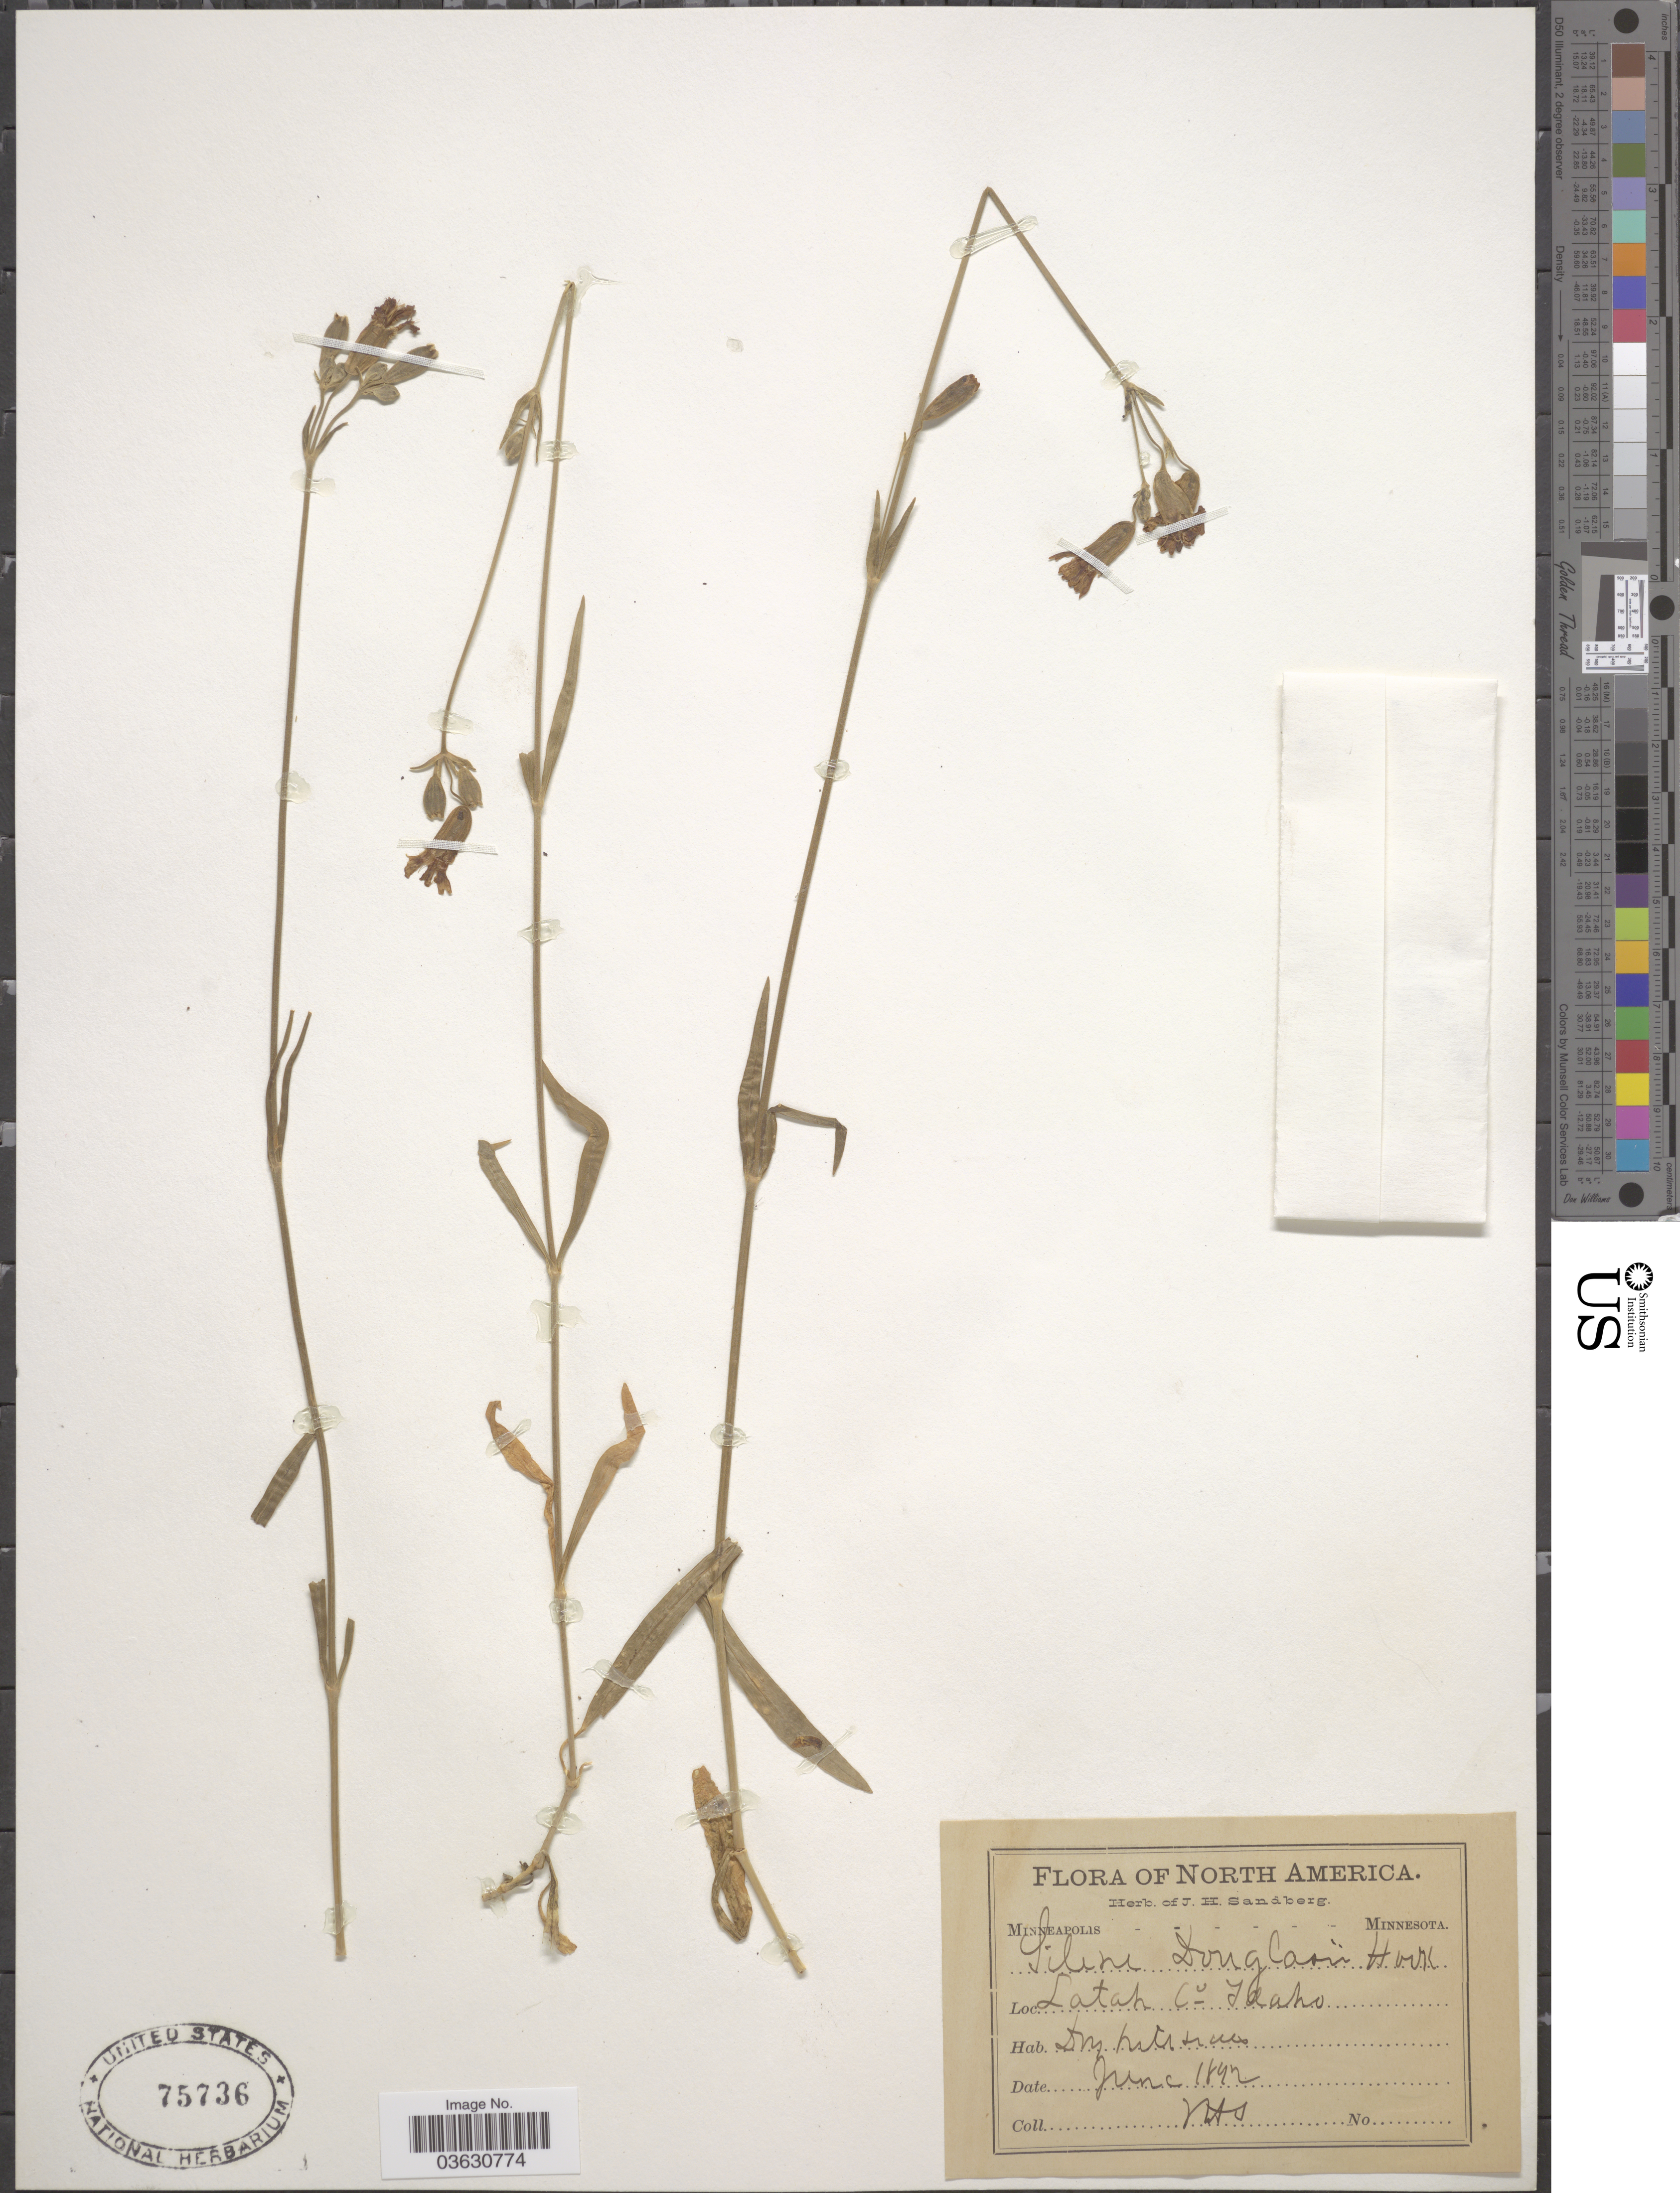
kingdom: Plantae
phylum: Tracheophyta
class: Magnoliopsida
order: Caryophyllales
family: Caryophyllaceae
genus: Silene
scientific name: Silene douglasii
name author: Hook.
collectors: J. H. Sandberg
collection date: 1892-06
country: United States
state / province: Idaho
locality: Latah Co.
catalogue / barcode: US 75736